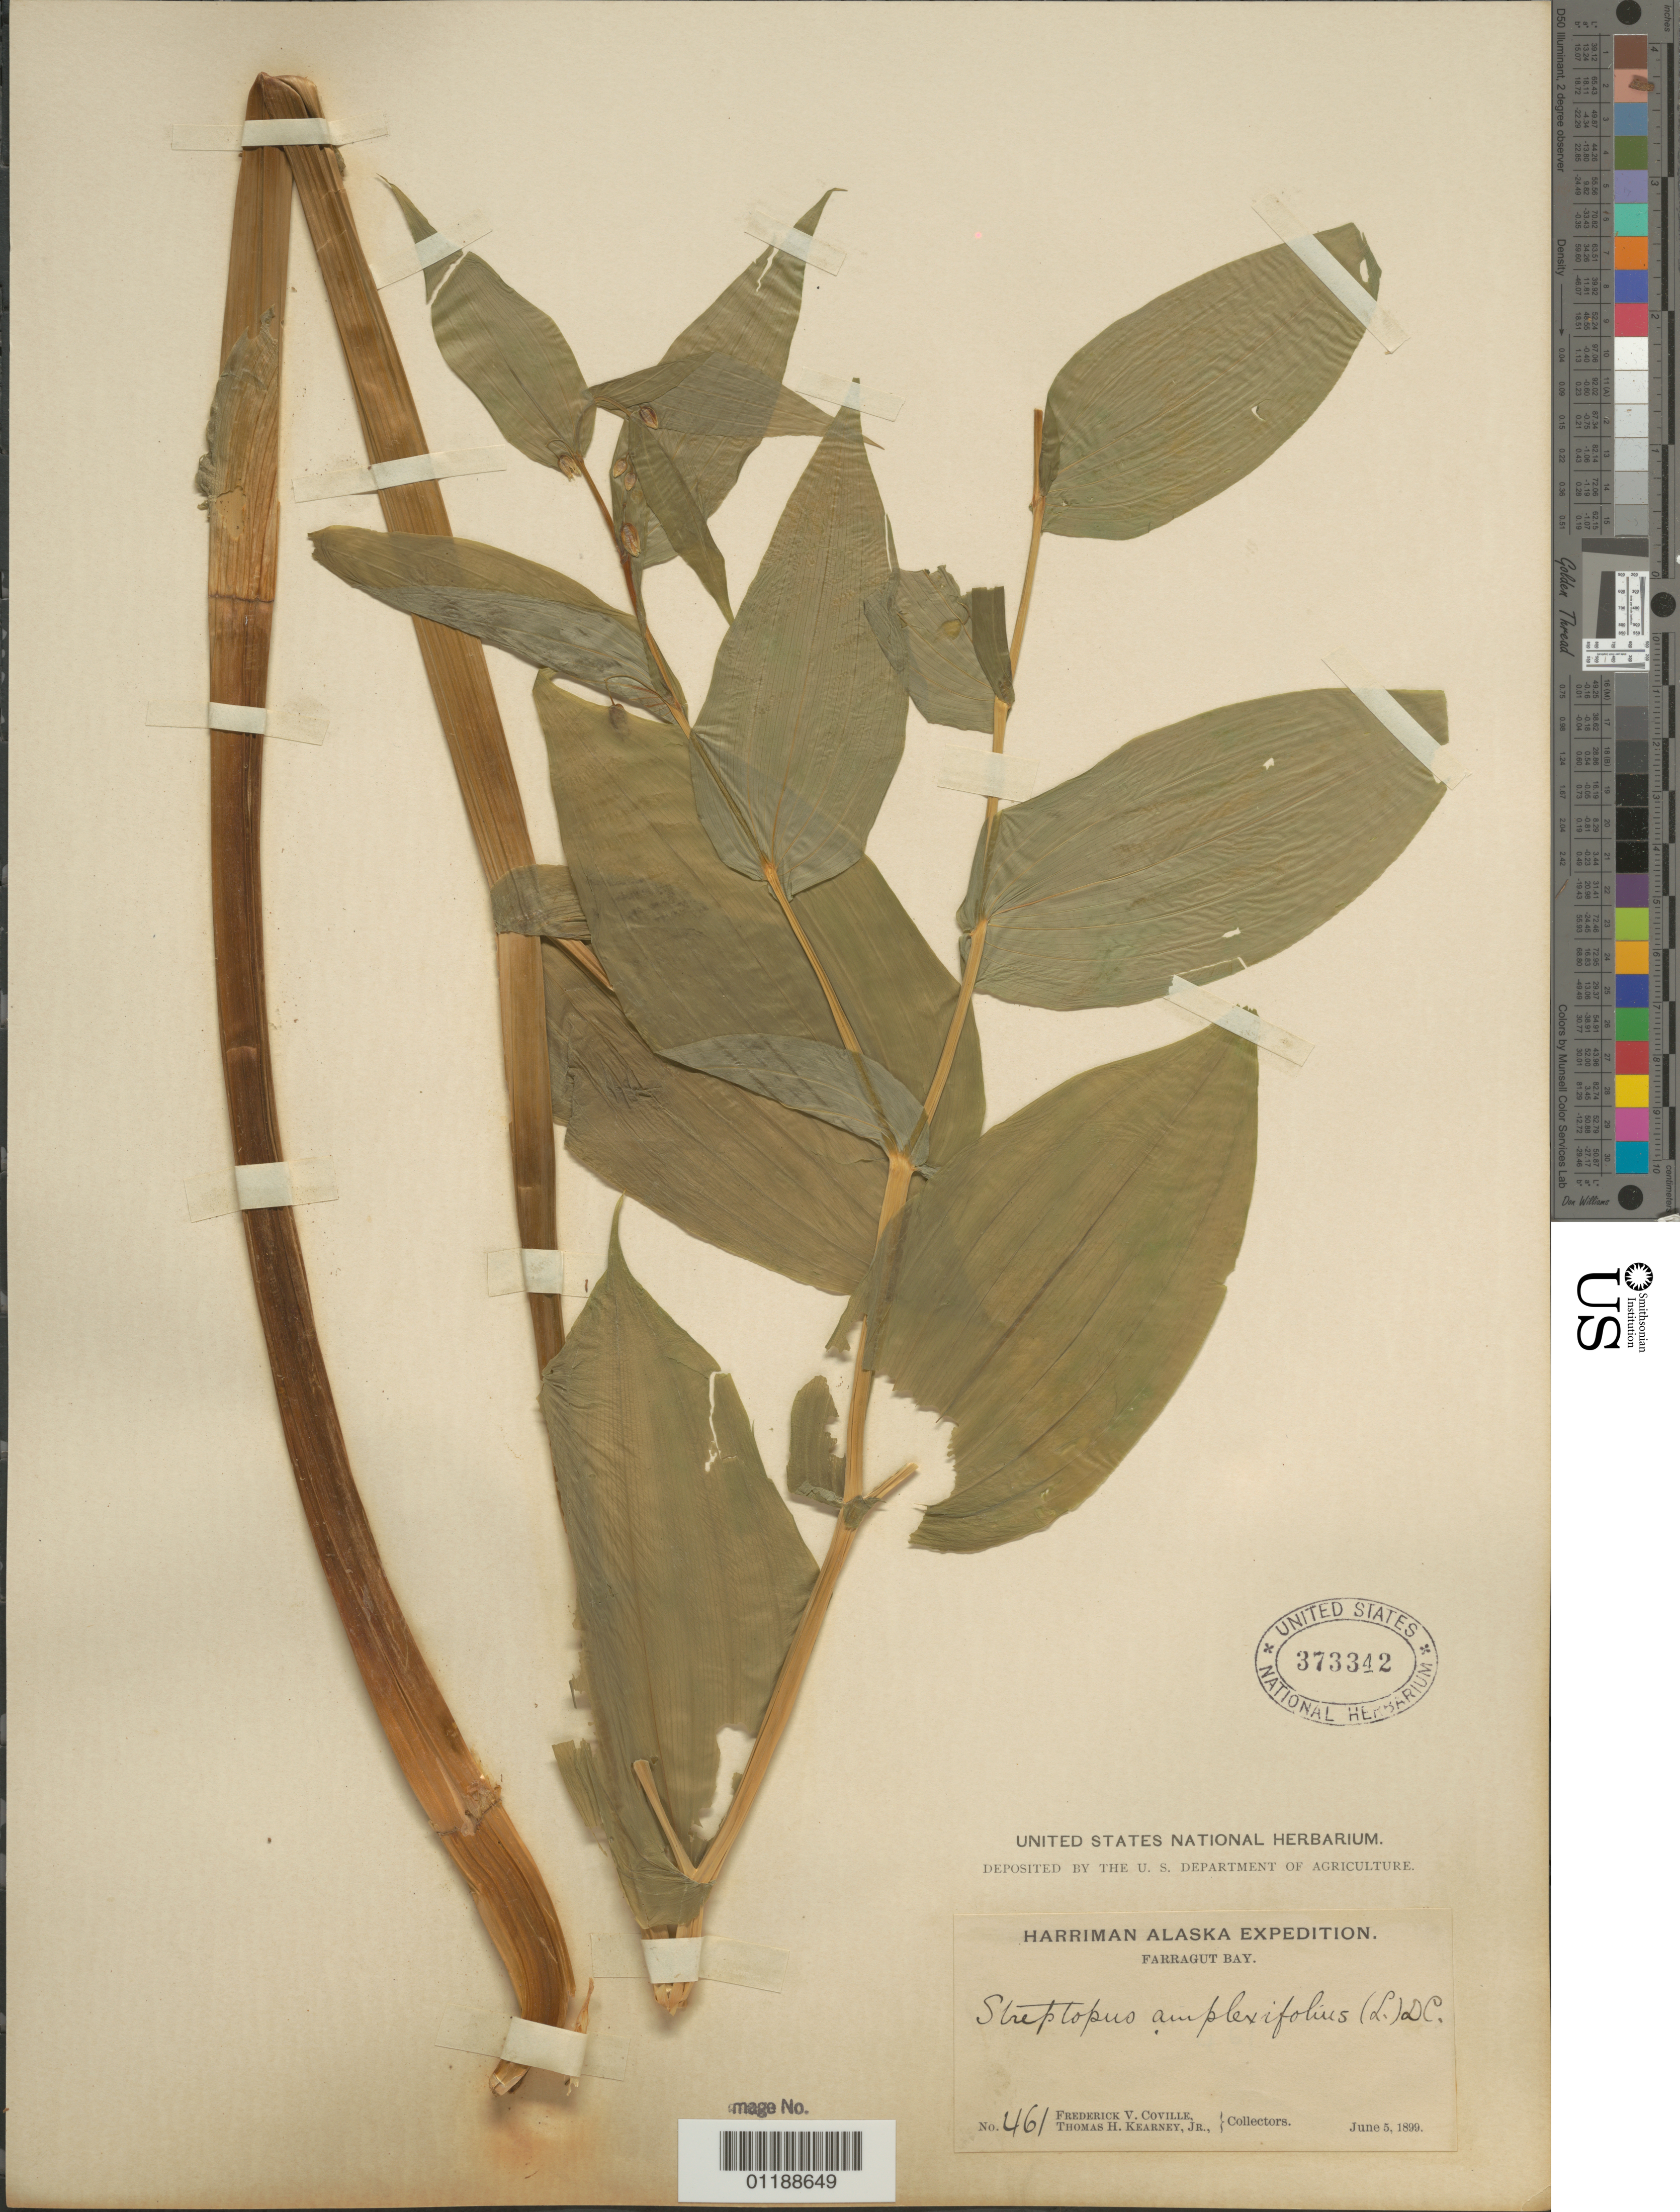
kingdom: Plantae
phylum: Tracheophyta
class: Liliopsida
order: Liliales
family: Liliaceae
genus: Streptopus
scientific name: Streptopus amplexifolius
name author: DC.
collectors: F. V. Coville & T. H. Kearney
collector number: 461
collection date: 1899-06-05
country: United States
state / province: Alaska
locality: Farragut Bay.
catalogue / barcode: US 373342